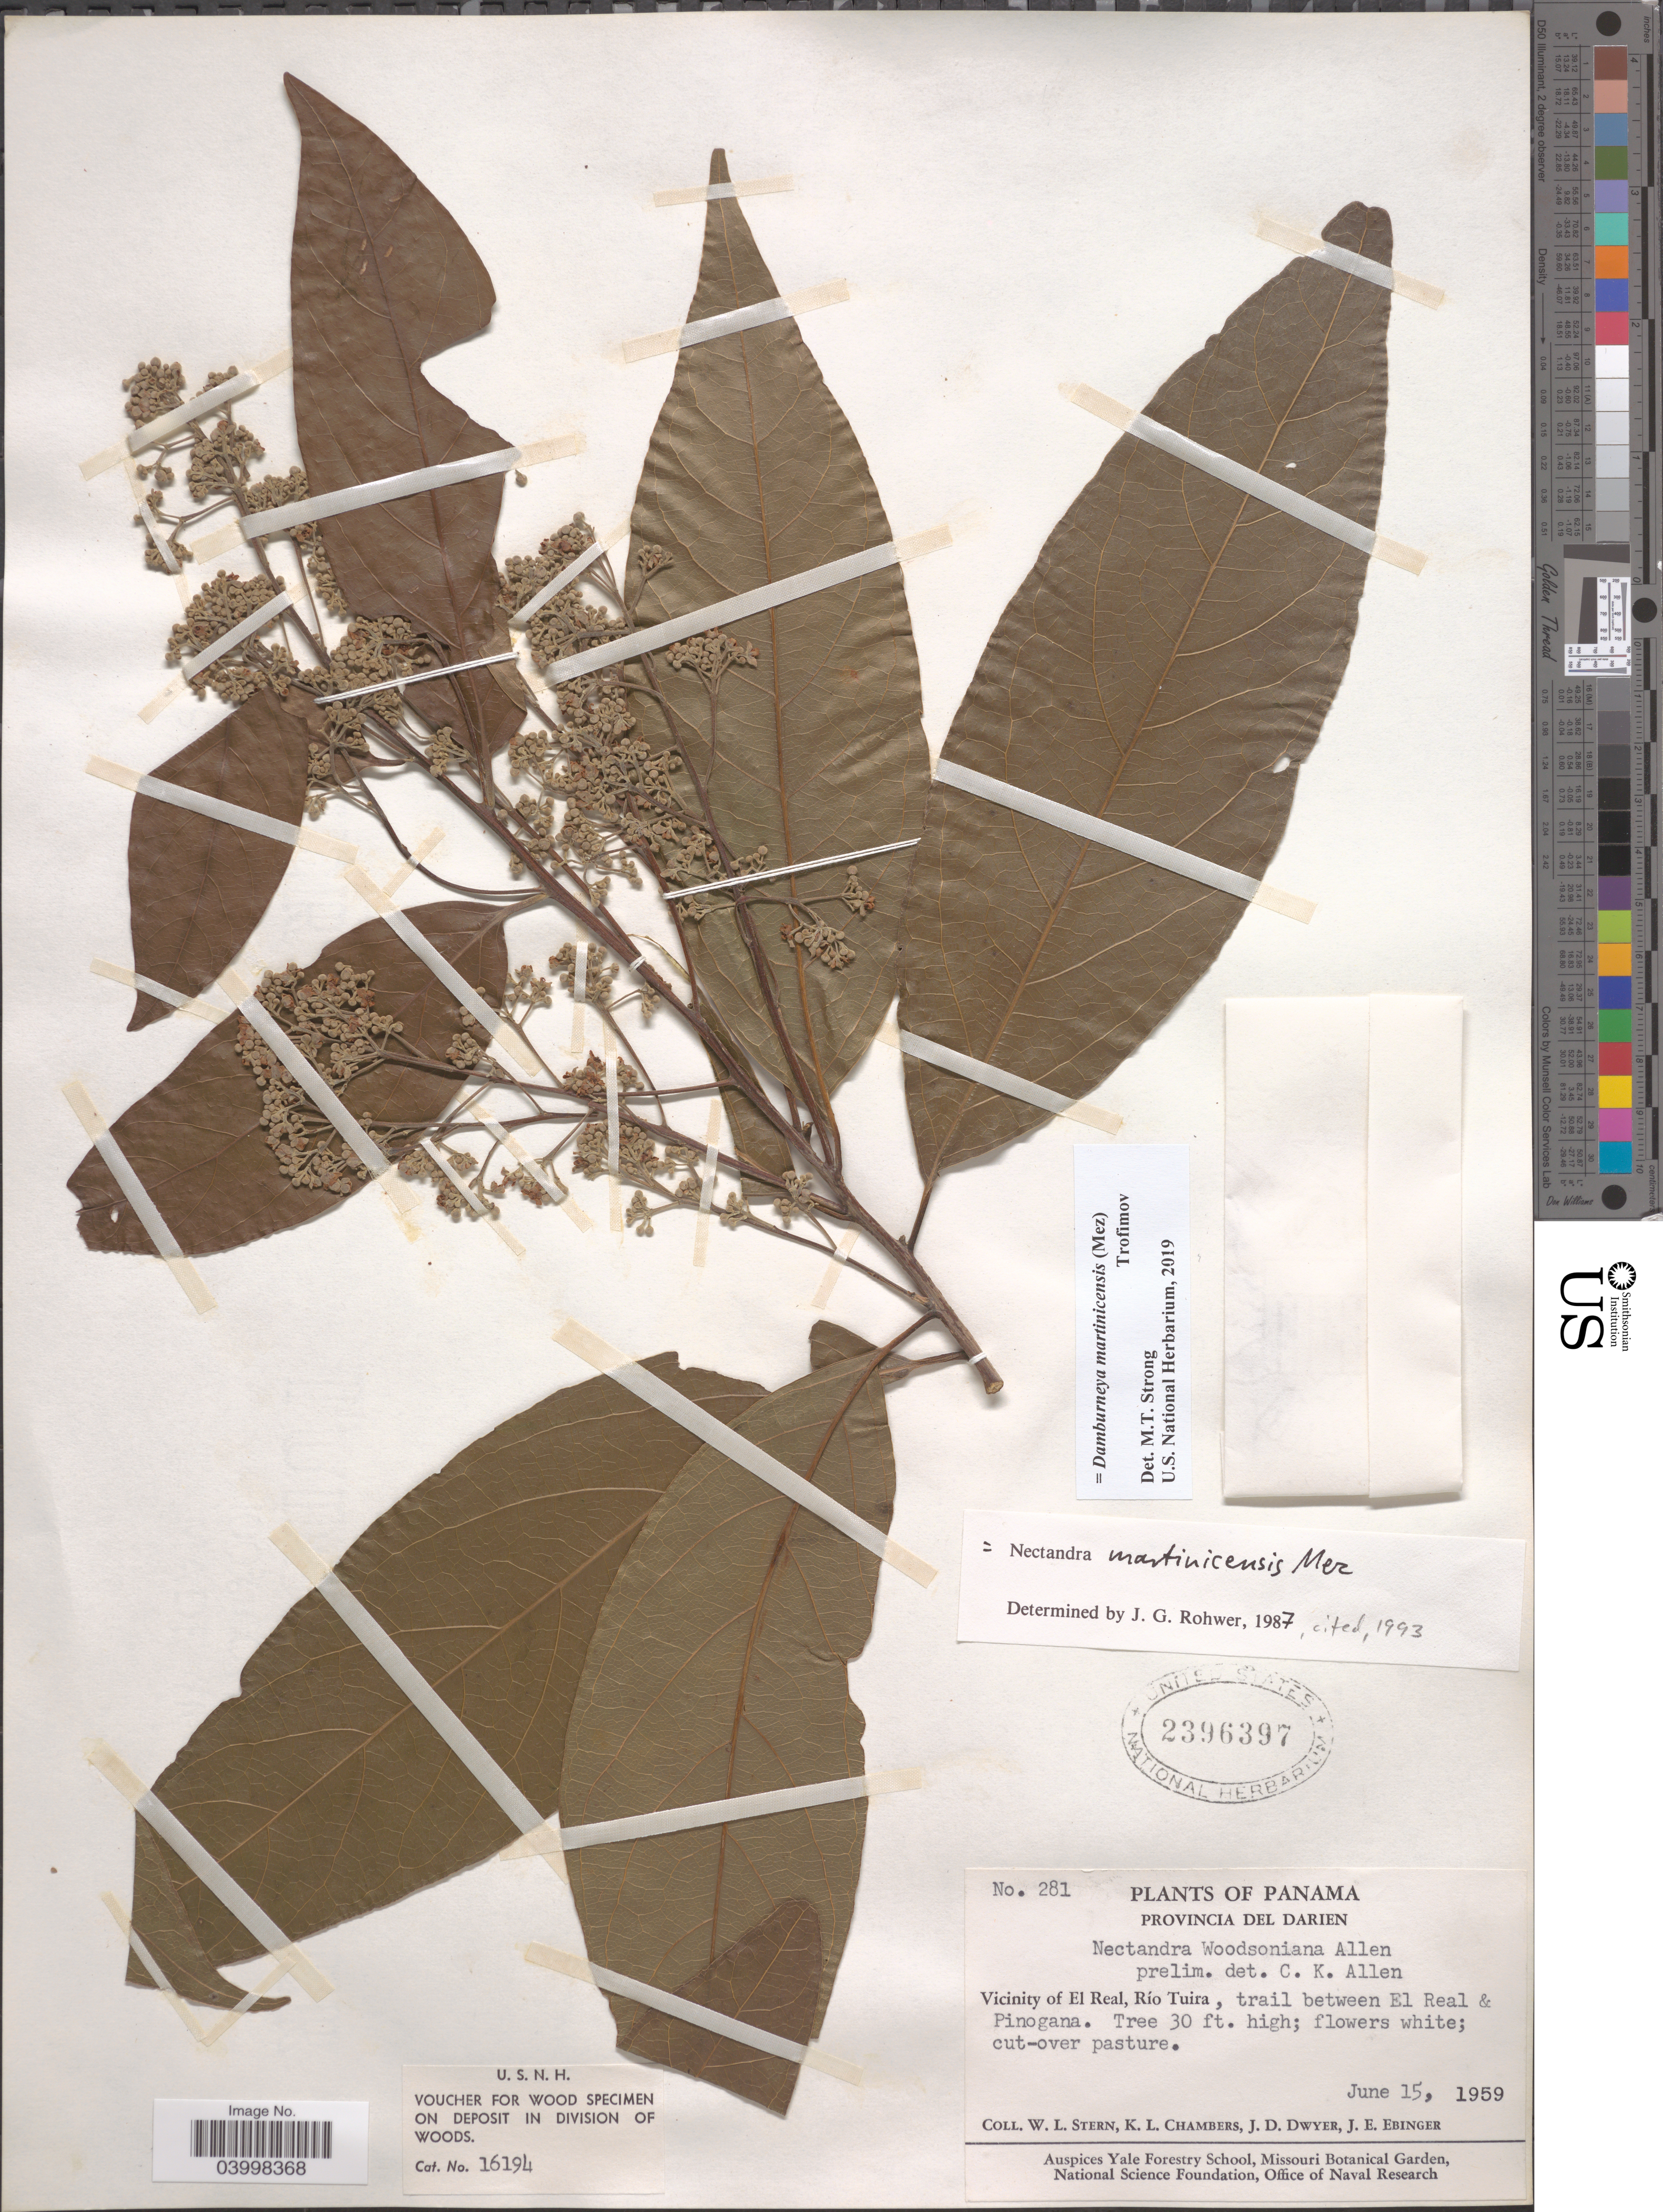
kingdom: Plantae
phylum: Tracheophyta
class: Magnoliopsida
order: Laurales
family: Lauraceae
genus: Damburneya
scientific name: Damburneya martinicensis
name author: (Mez) Trofimov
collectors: W. L. Stern, K. Chambers, J. D. Dwyer & J. Ebinger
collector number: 281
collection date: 1959-06-15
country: Panama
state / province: Darien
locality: Vicinity of El Real, Río Tuira, trail between El Real & Pinogana.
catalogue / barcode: US 2396397